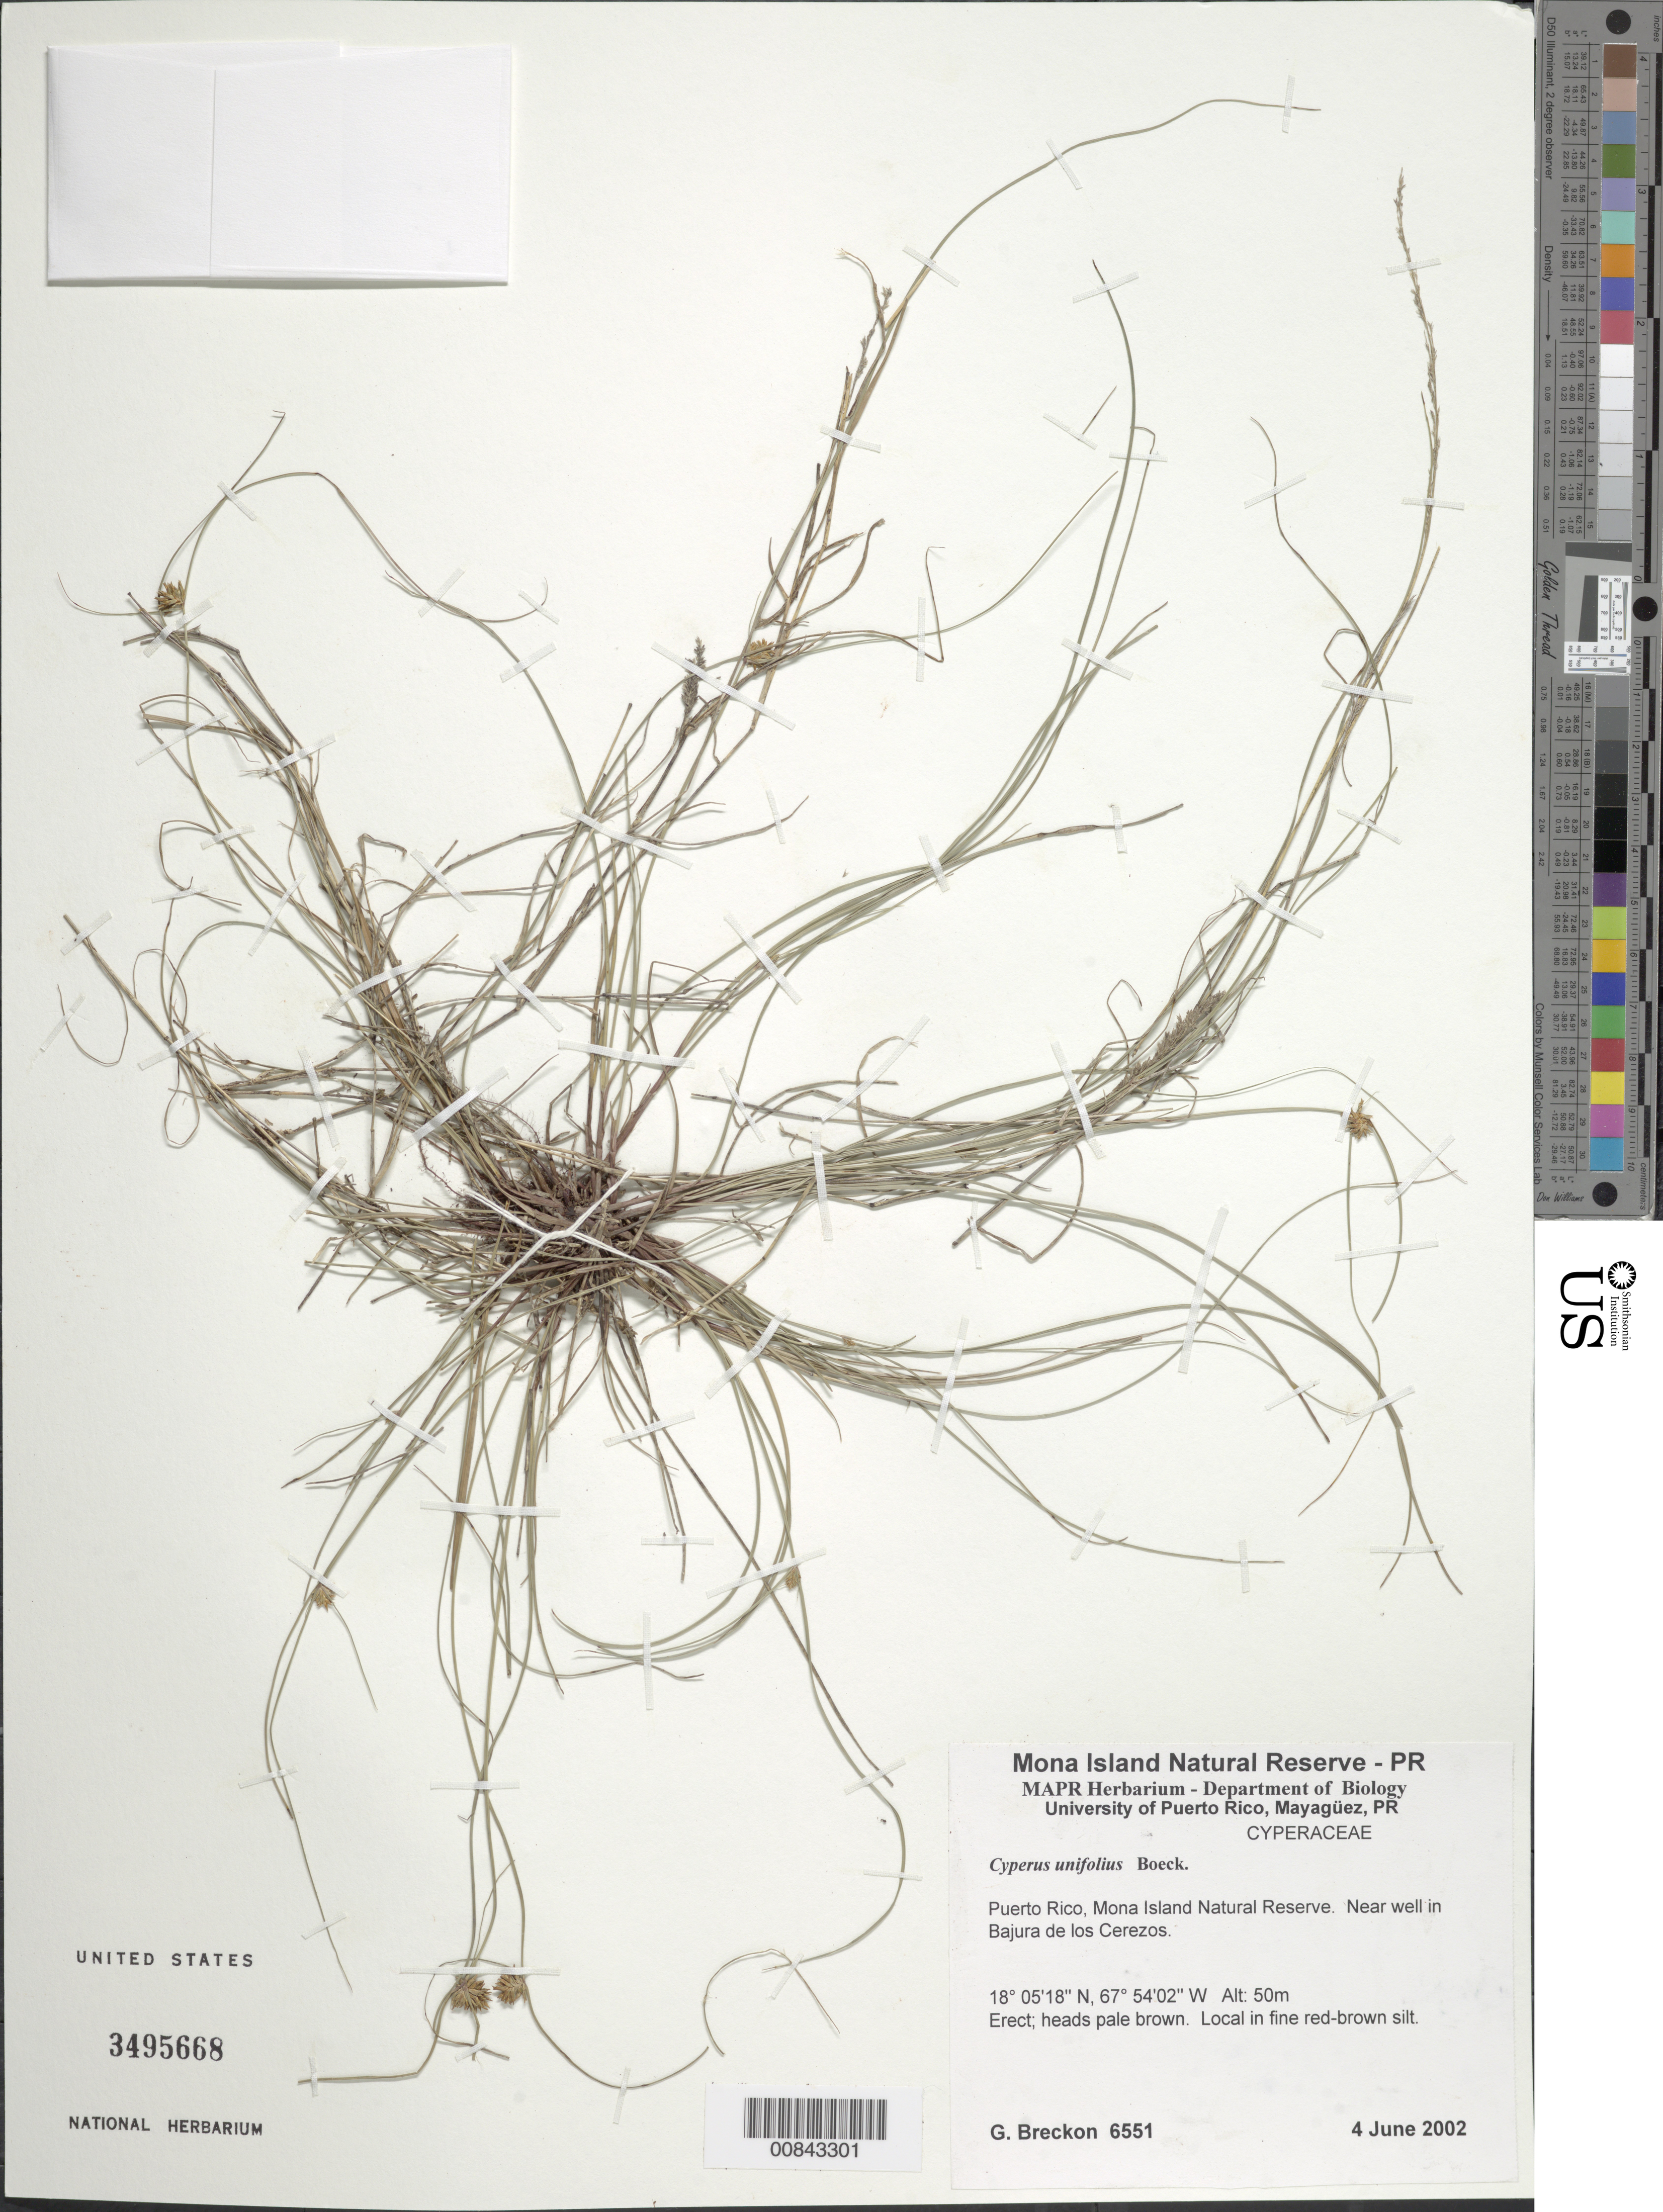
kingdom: Plantae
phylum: Tracheophyta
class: Liliopsida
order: Poales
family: Cyperaceae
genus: Cyperus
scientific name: Cyperus unifolius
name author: Boeckeler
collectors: G. Breckon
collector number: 6551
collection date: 2002-06-04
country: Puerto Rico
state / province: Mayaguëz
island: Mona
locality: Mona Island Natural Reserve, PR., Near well in Bajura de los Cerezos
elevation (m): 50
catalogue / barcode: US 3495668